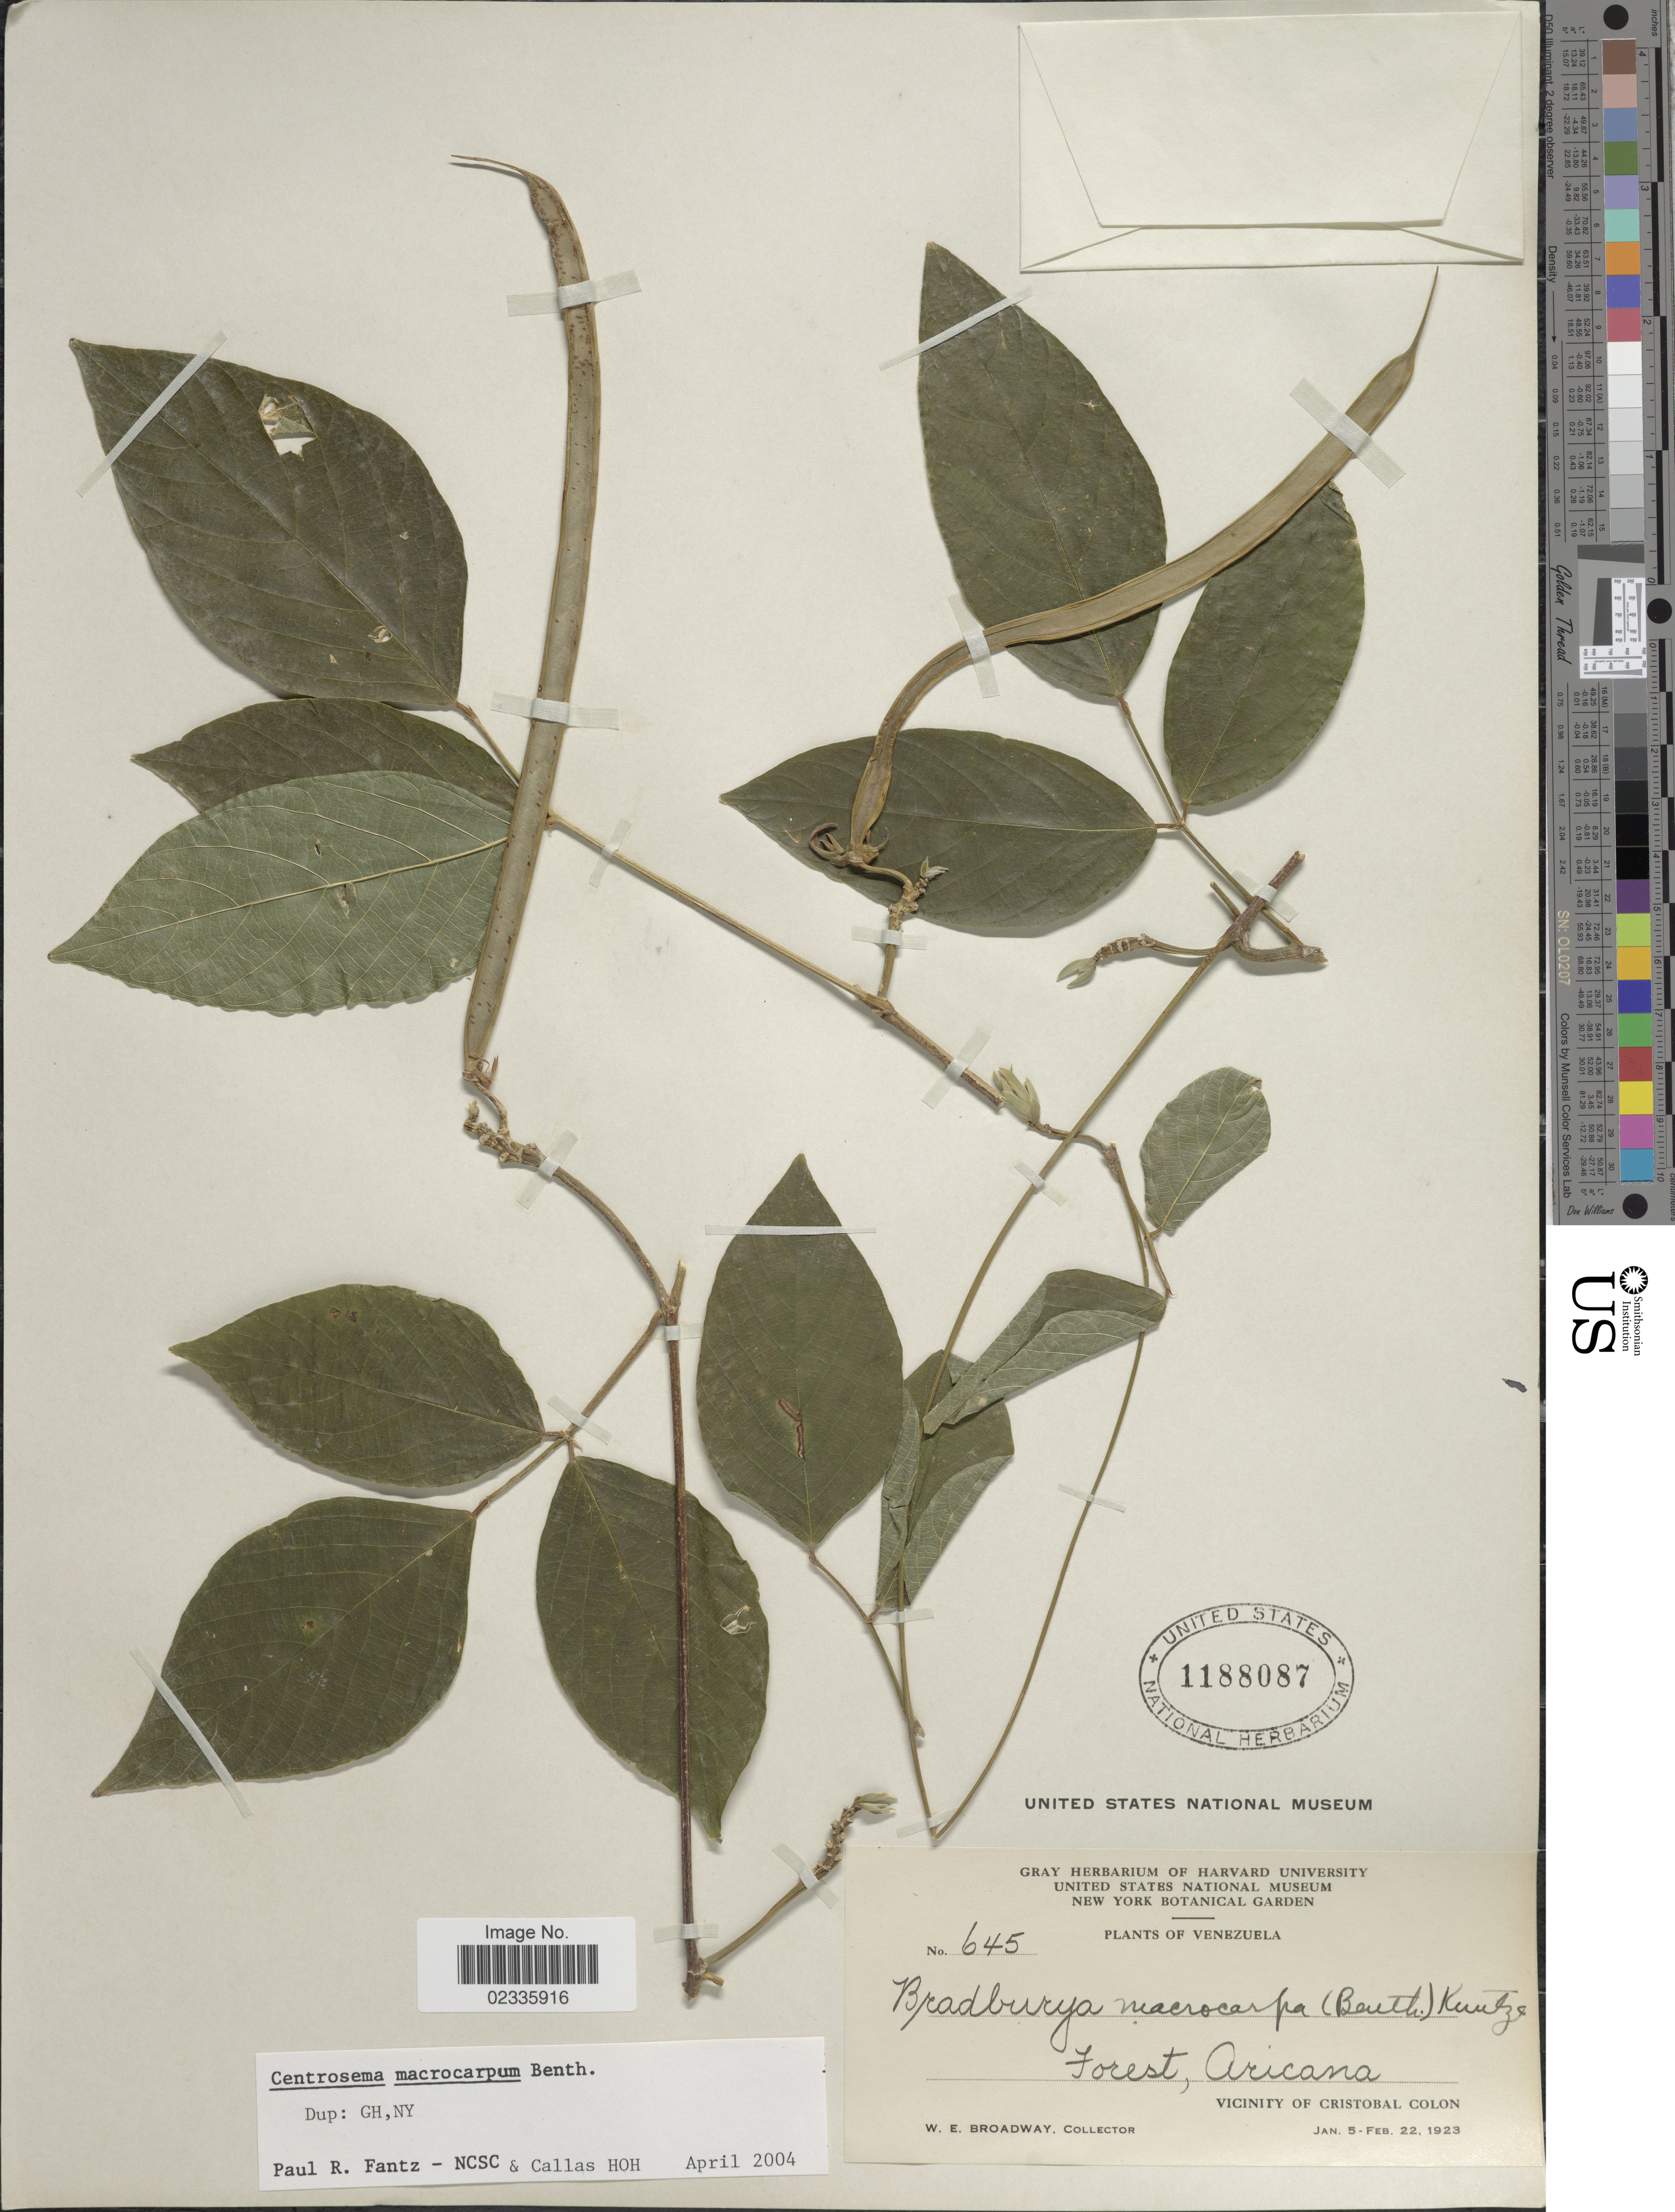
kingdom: Plantae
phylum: Tracheophyta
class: Magnoliopsida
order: Fabales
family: Fabaceae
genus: Centrosema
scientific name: Centrosema macrocarpum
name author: Benth.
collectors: W. E. Broadway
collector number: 645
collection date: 1923-01-05/1923-02-22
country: Venezuela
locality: Forest, Aricana. Vicinity of Cristobal Colon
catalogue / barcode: US 1188087